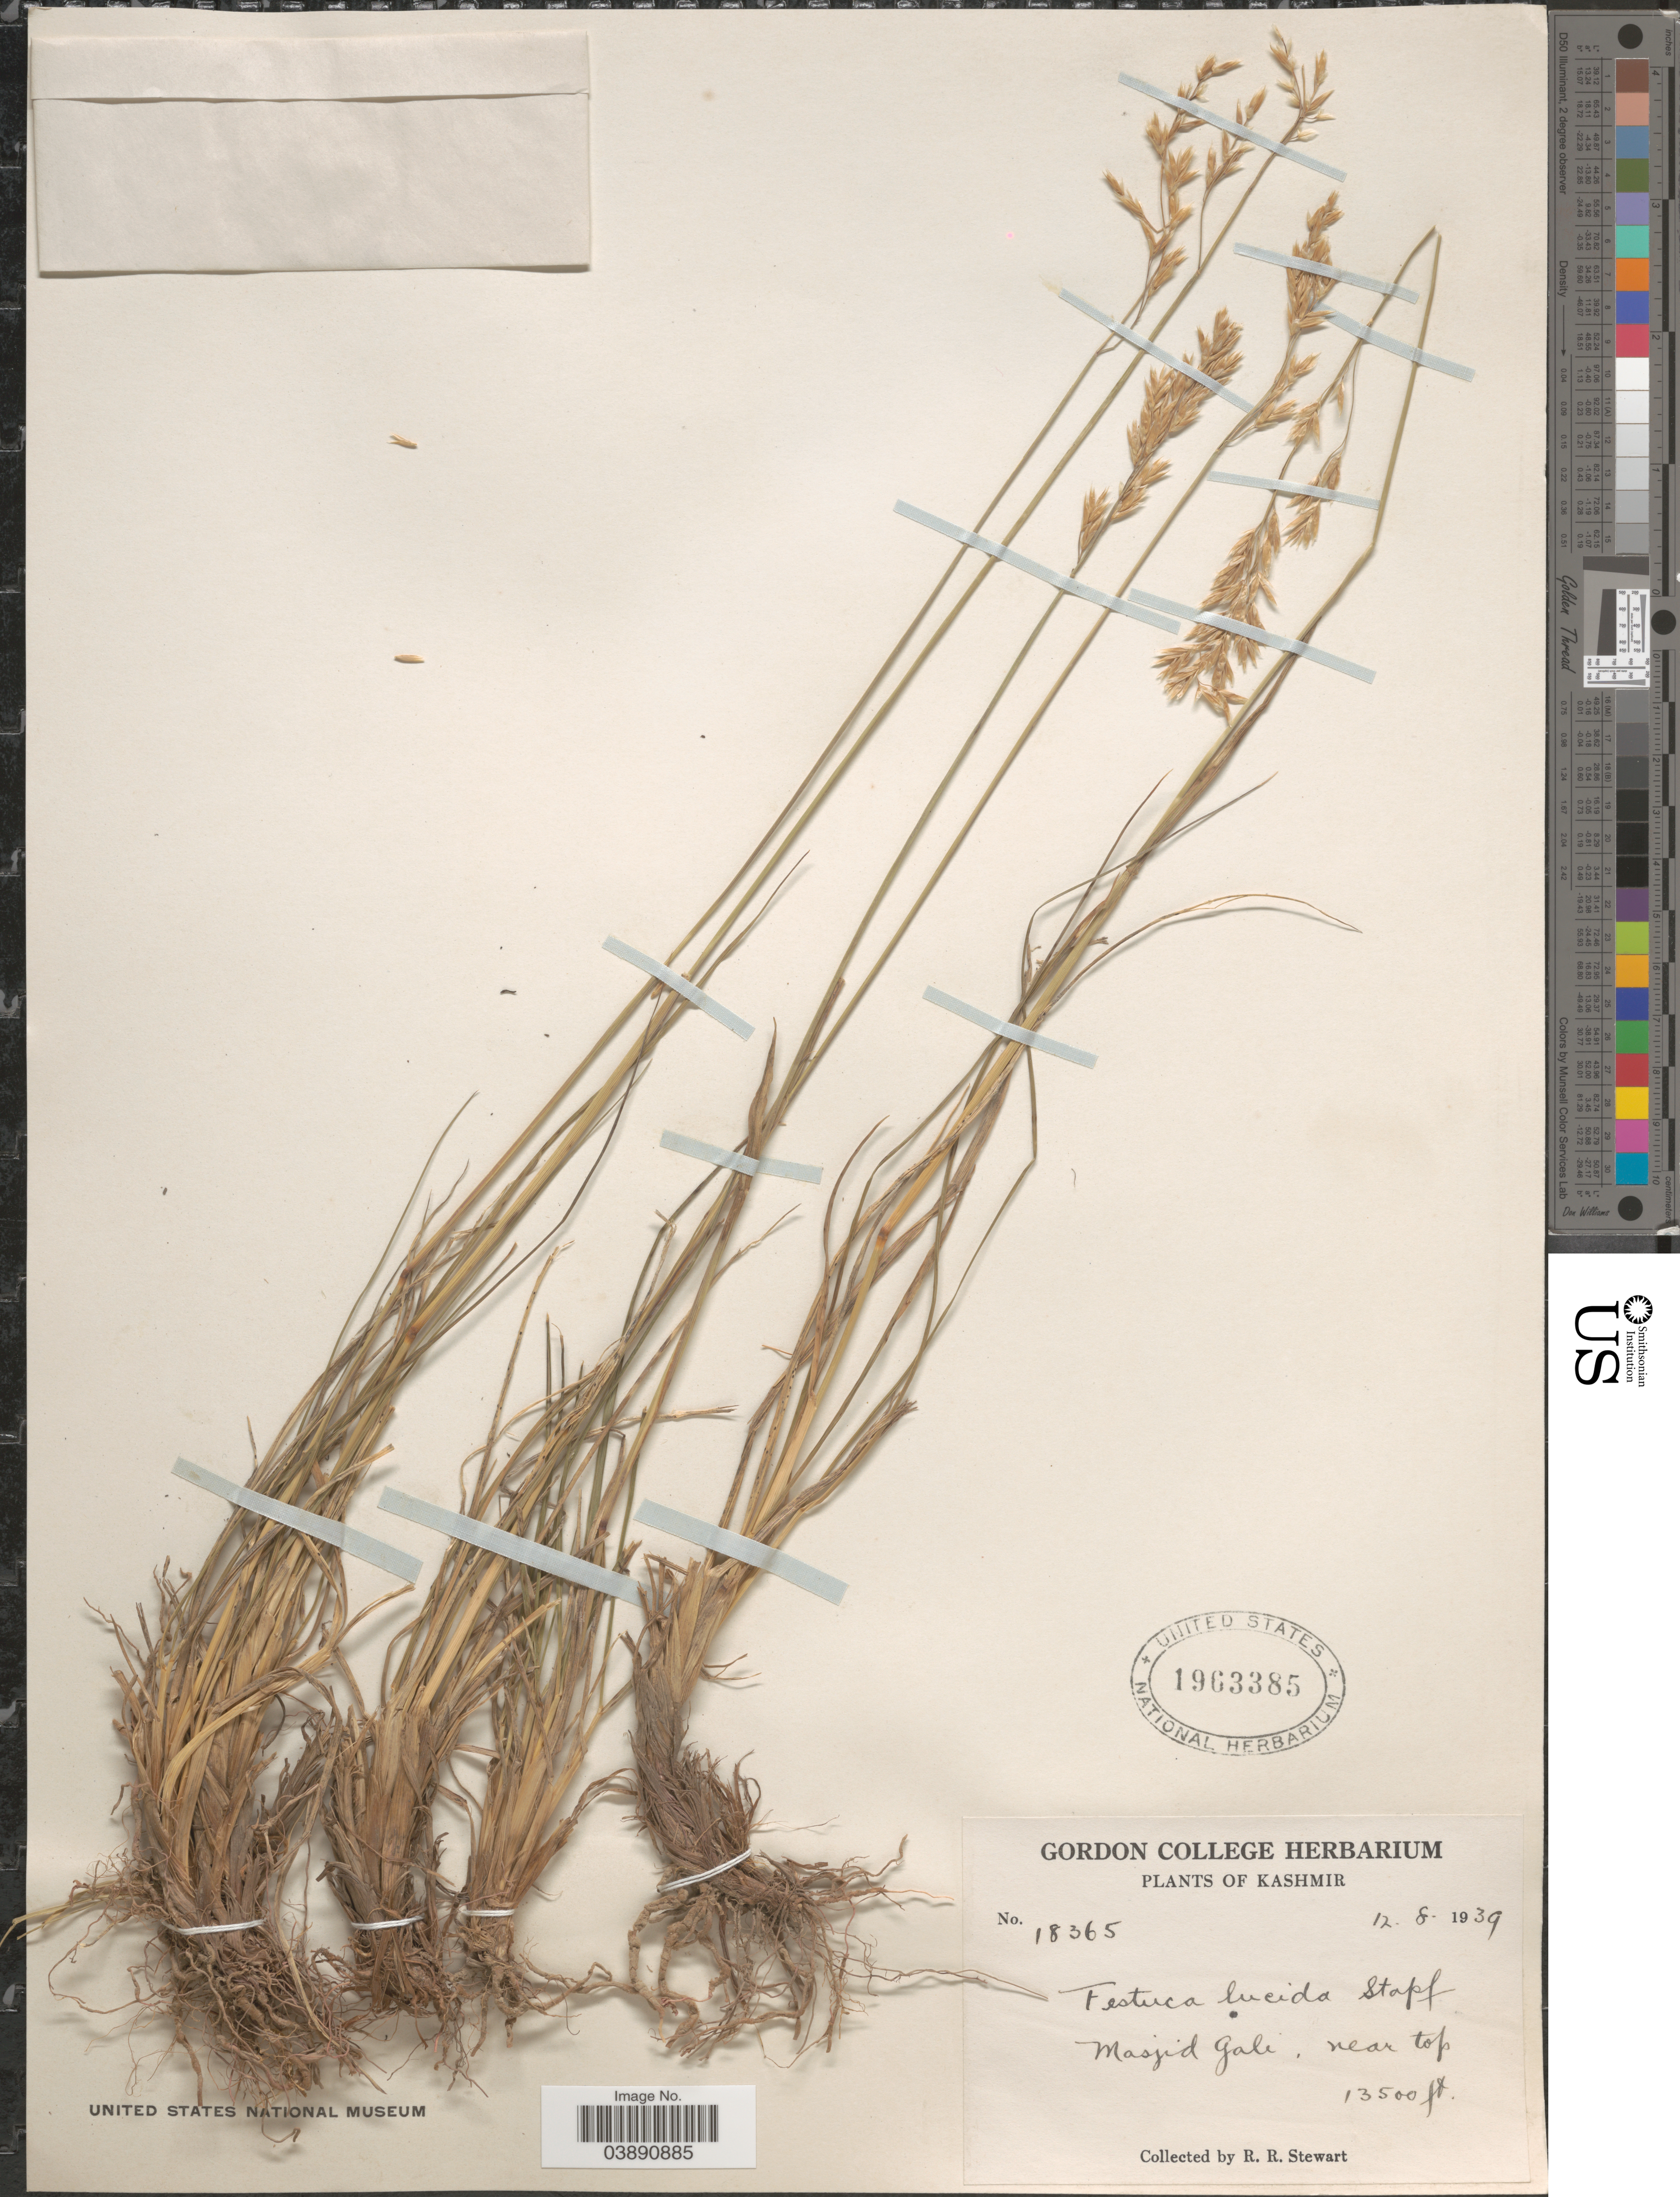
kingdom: Plantae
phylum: Tracheophyta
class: Liliopsida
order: Poales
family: Poaceae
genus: Festuca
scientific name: Festuca lucida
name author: Stapf & Hook. f.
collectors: R. Stewart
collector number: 18365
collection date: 1939-08-12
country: India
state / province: Jammu and Kashmir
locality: Kashmir. Masjid Gali, near top.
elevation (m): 4115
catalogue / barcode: US 1963385